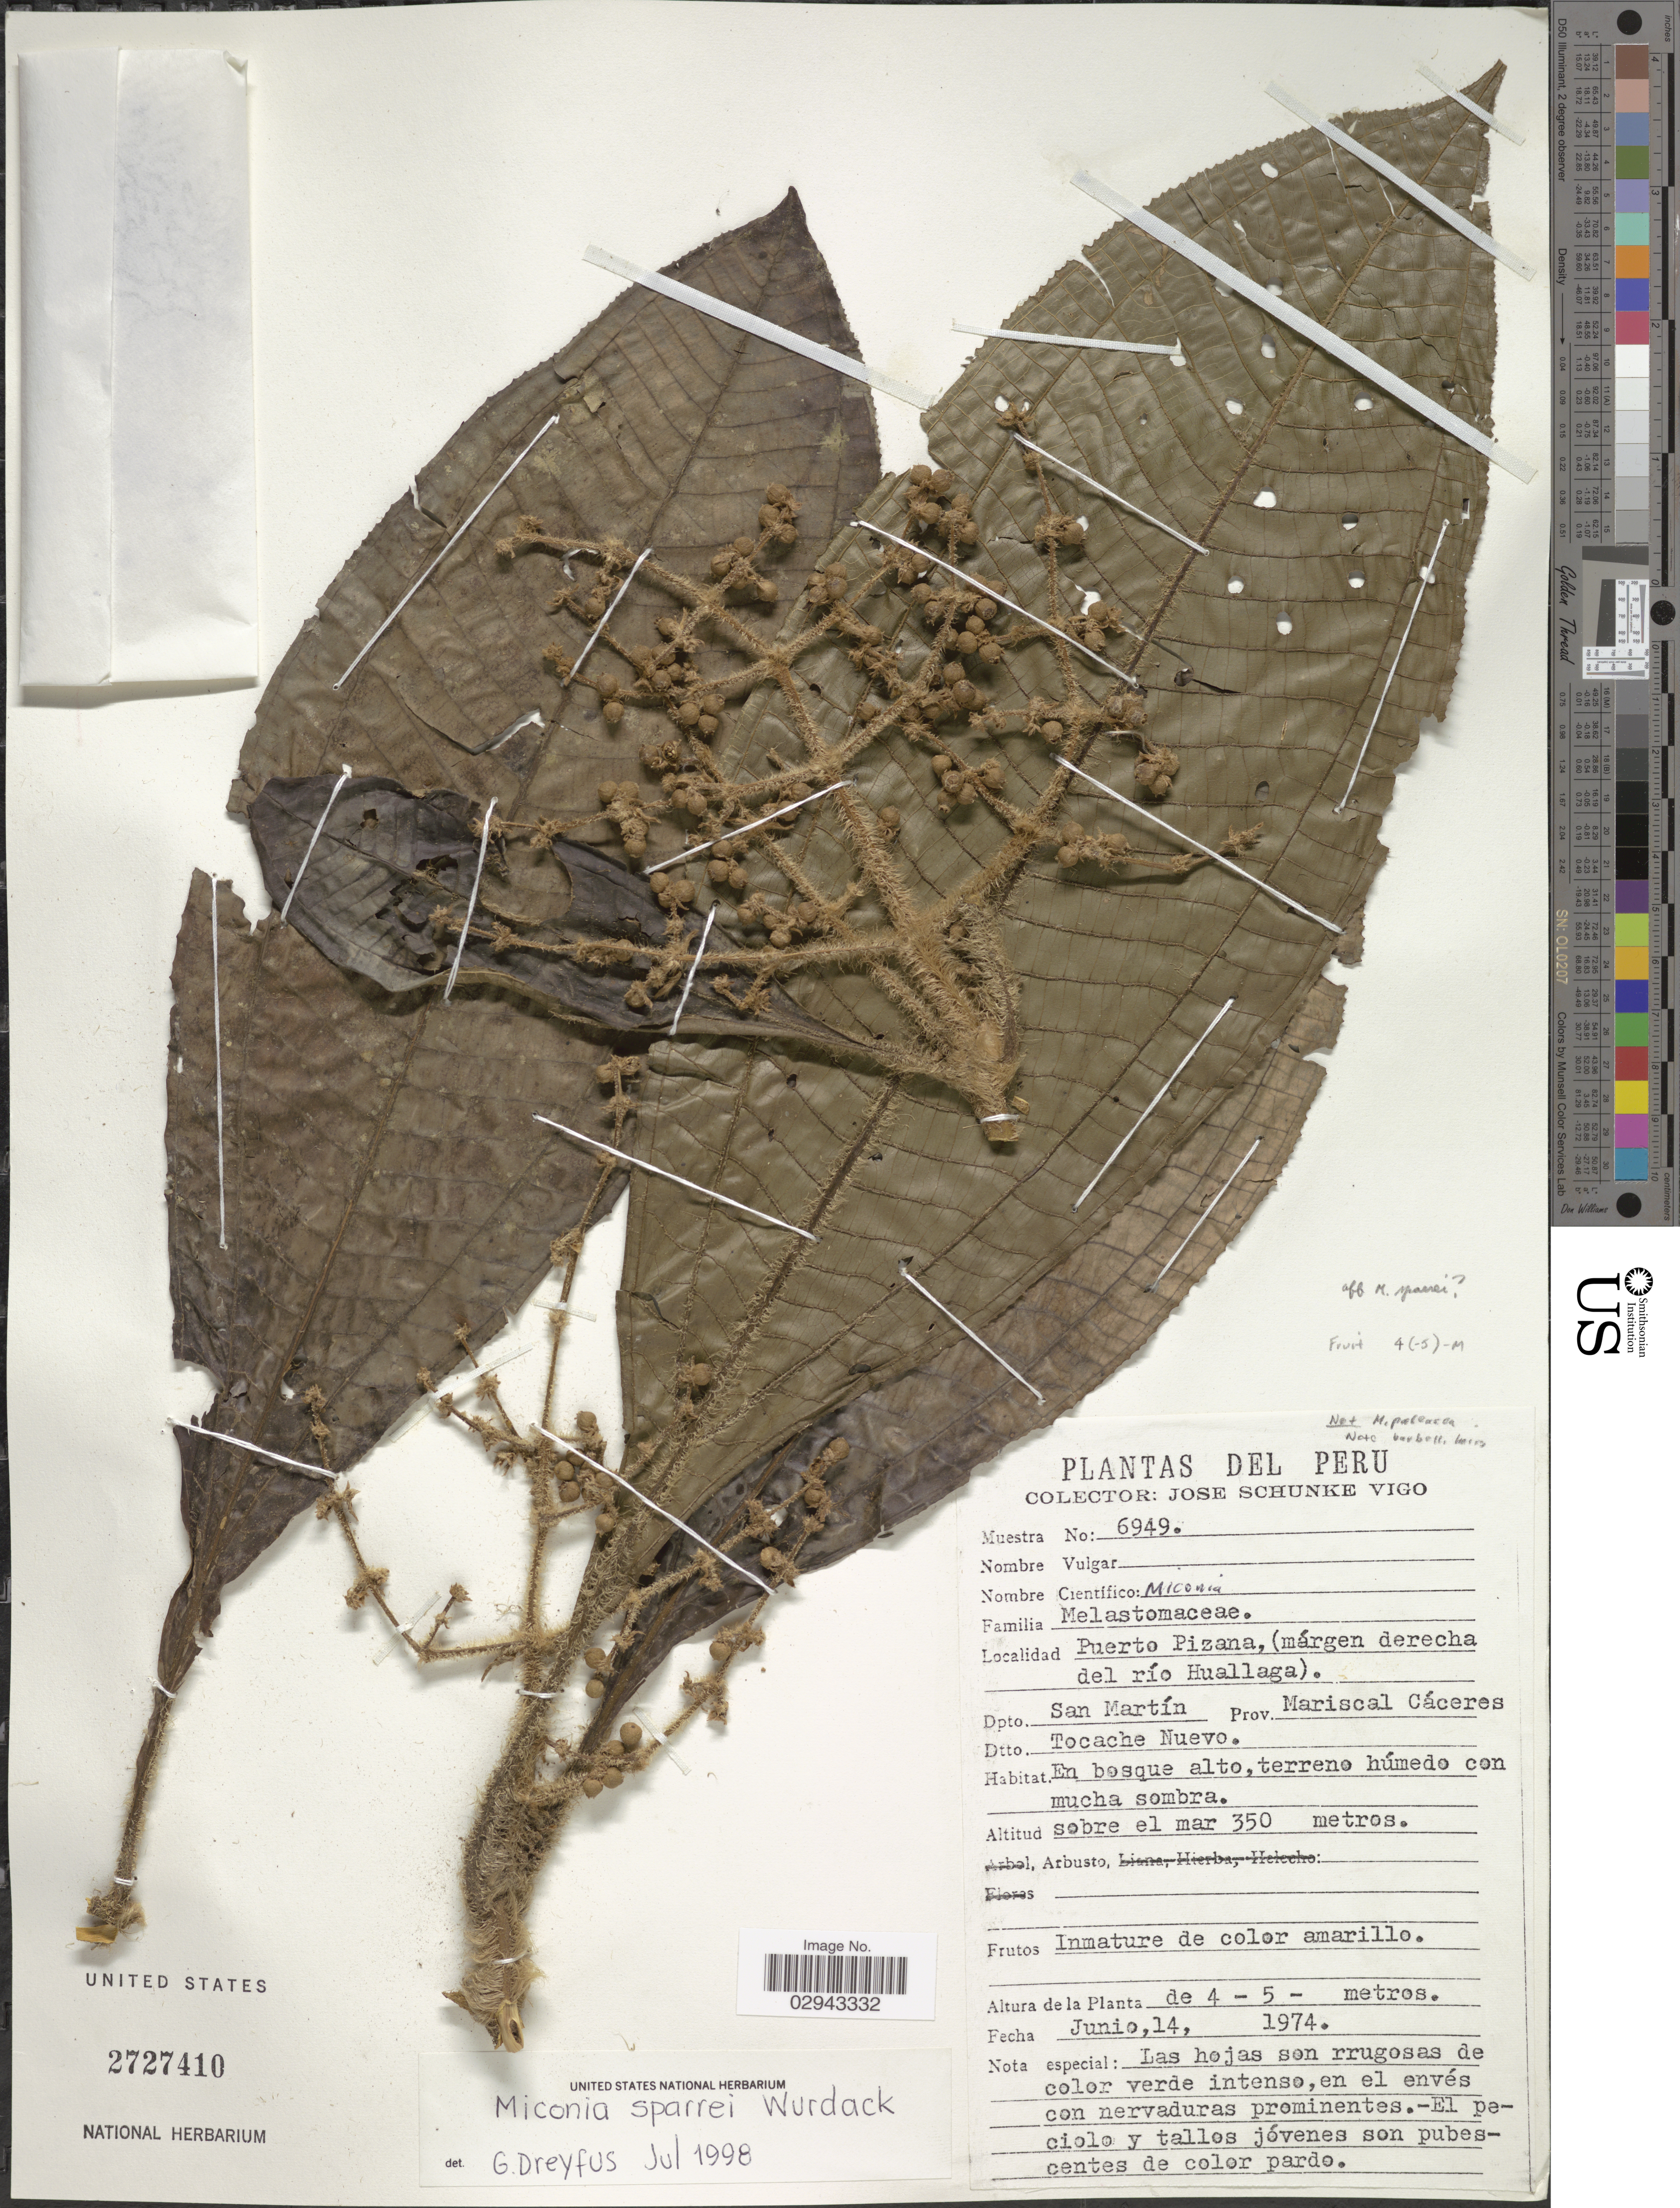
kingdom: Plantae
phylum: Tracheophyta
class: Magnoliopsida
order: Myrtales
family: Melastomataceae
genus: Miconia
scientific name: Miconia sparrei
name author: Wurdack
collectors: J. Schunke Vigo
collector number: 6949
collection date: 1974-06-14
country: Peru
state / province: San Martín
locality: Puerto Pizana, (márgen derecha del río Huallaga). Dpto. San Martín. Prov. Mariscal Cáceres. Dtto. Tocache Nuevo.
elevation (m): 350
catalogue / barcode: US 2727410